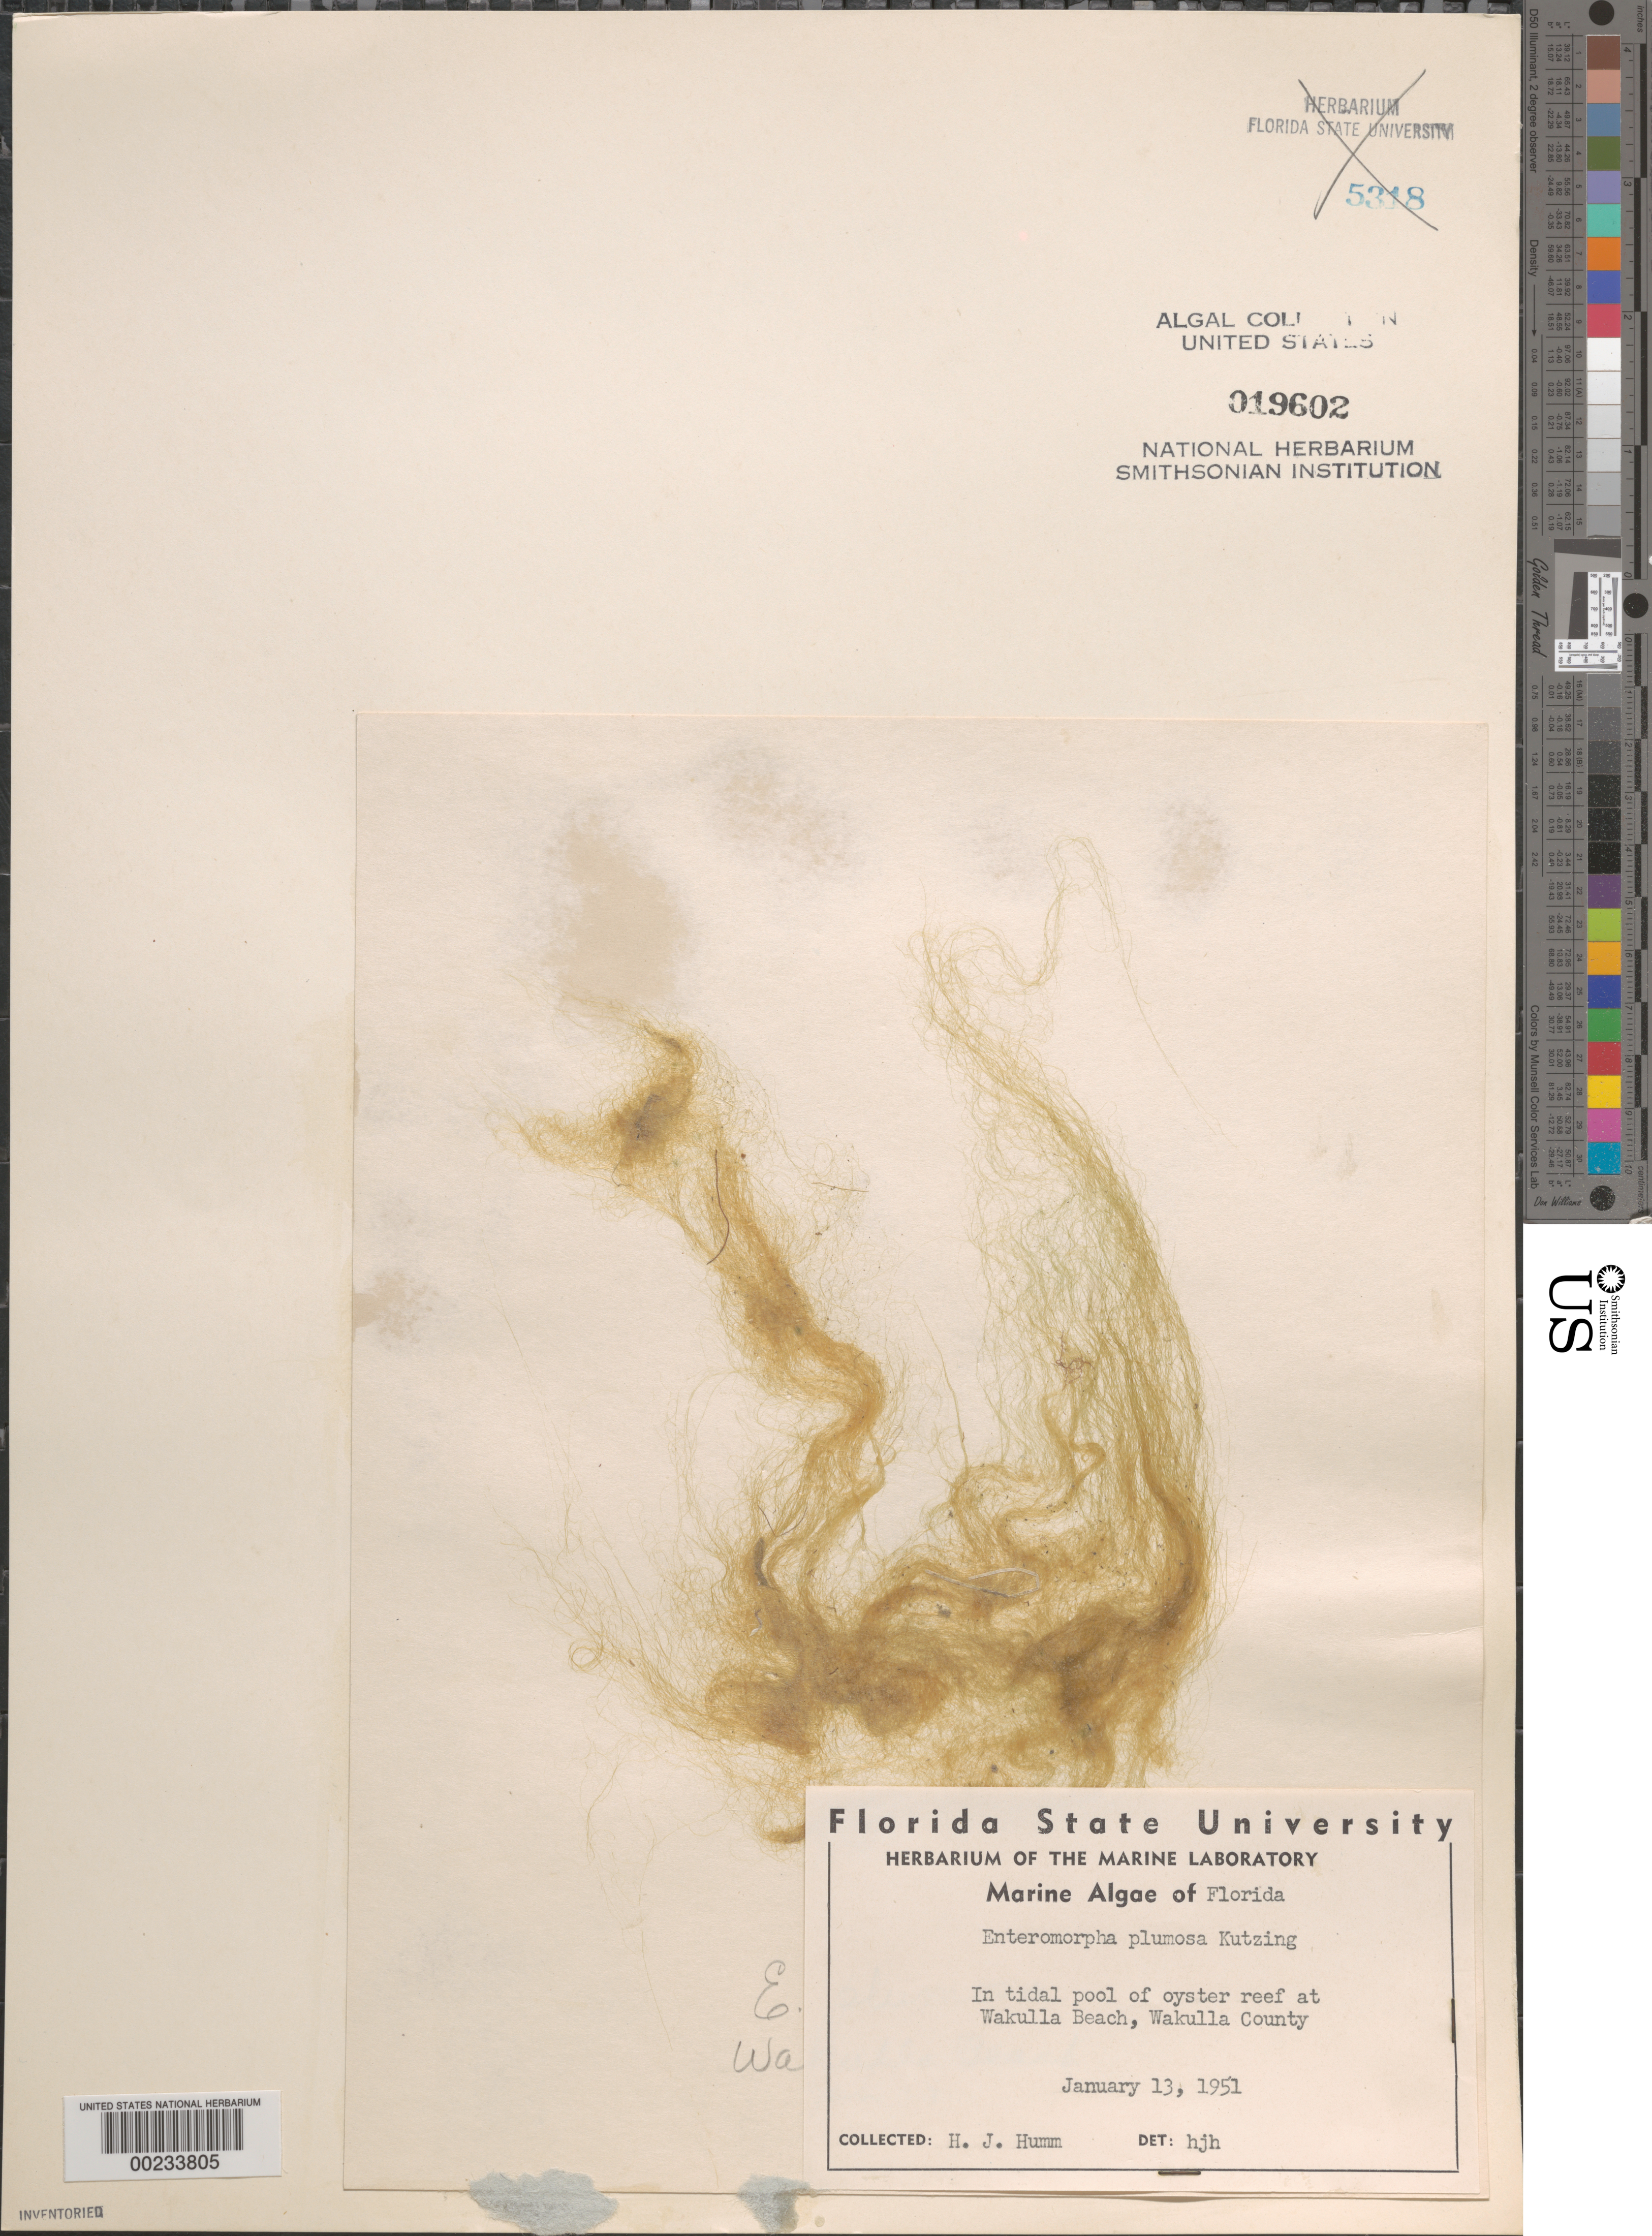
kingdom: Plantae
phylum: Chlorophyta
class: Ulvophyceae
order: Ulvales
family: Ulvaceae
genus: Ulva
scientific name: Ulva paradoxa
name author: C. Agardh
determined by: Algae name updating Project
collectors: H. J. Humm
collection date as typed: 13 Jan 1951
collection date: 1951-01-13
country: United States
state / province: Florida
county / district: Wakulla County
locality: Wakulla Beach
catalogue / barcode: US 19602